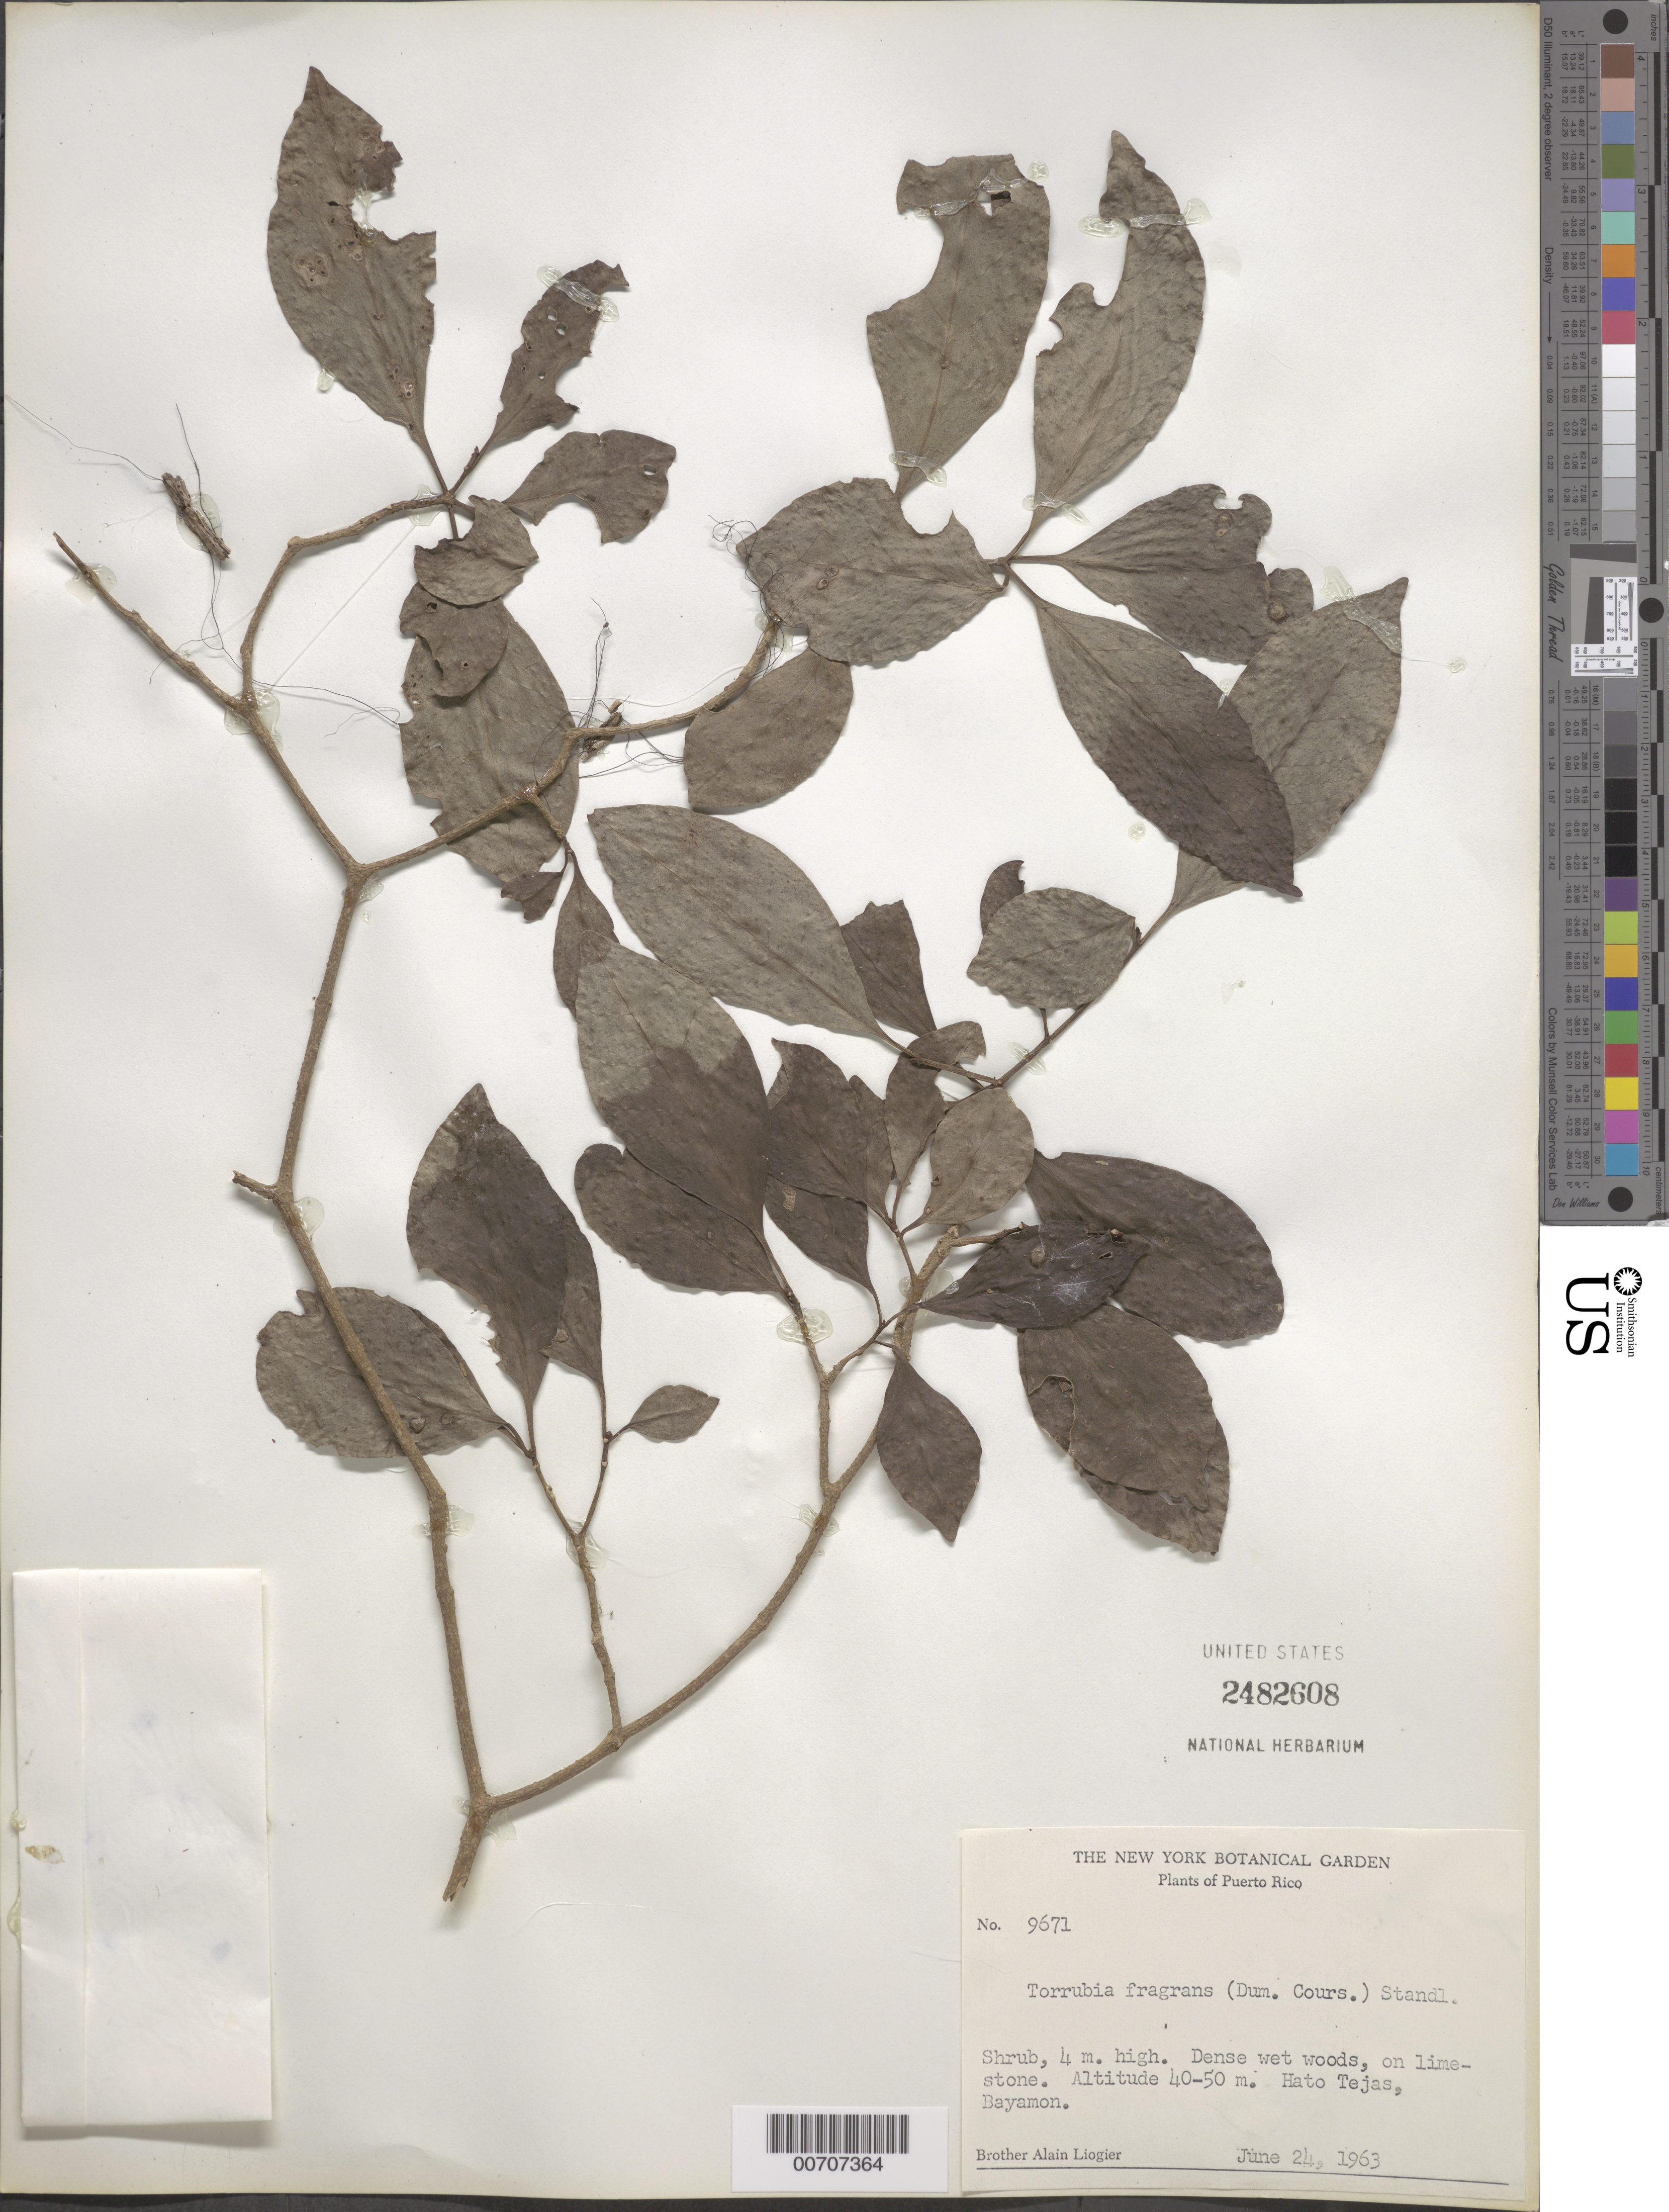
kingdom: Plantae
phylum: Tracheophyta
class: Magnoliopsida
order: Caryophyllales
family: Nyctaginaceae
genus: Guapira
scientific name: Guapira fragrans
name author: (Dum. Cours.) Little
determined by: Strong, Mark T., (BOT), Smithsonian Institution - National Museum of Natural History (UNITED STATES)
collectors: A. H. Liogier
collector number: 9671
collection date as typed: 24 Jun 1963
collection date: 1963-06-24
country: Puerto Rico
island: Greater Antilles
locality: Hato Tejas, Bayamon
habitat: Dense wet woods, on limestone.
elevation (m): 40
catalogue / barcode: US 2482608